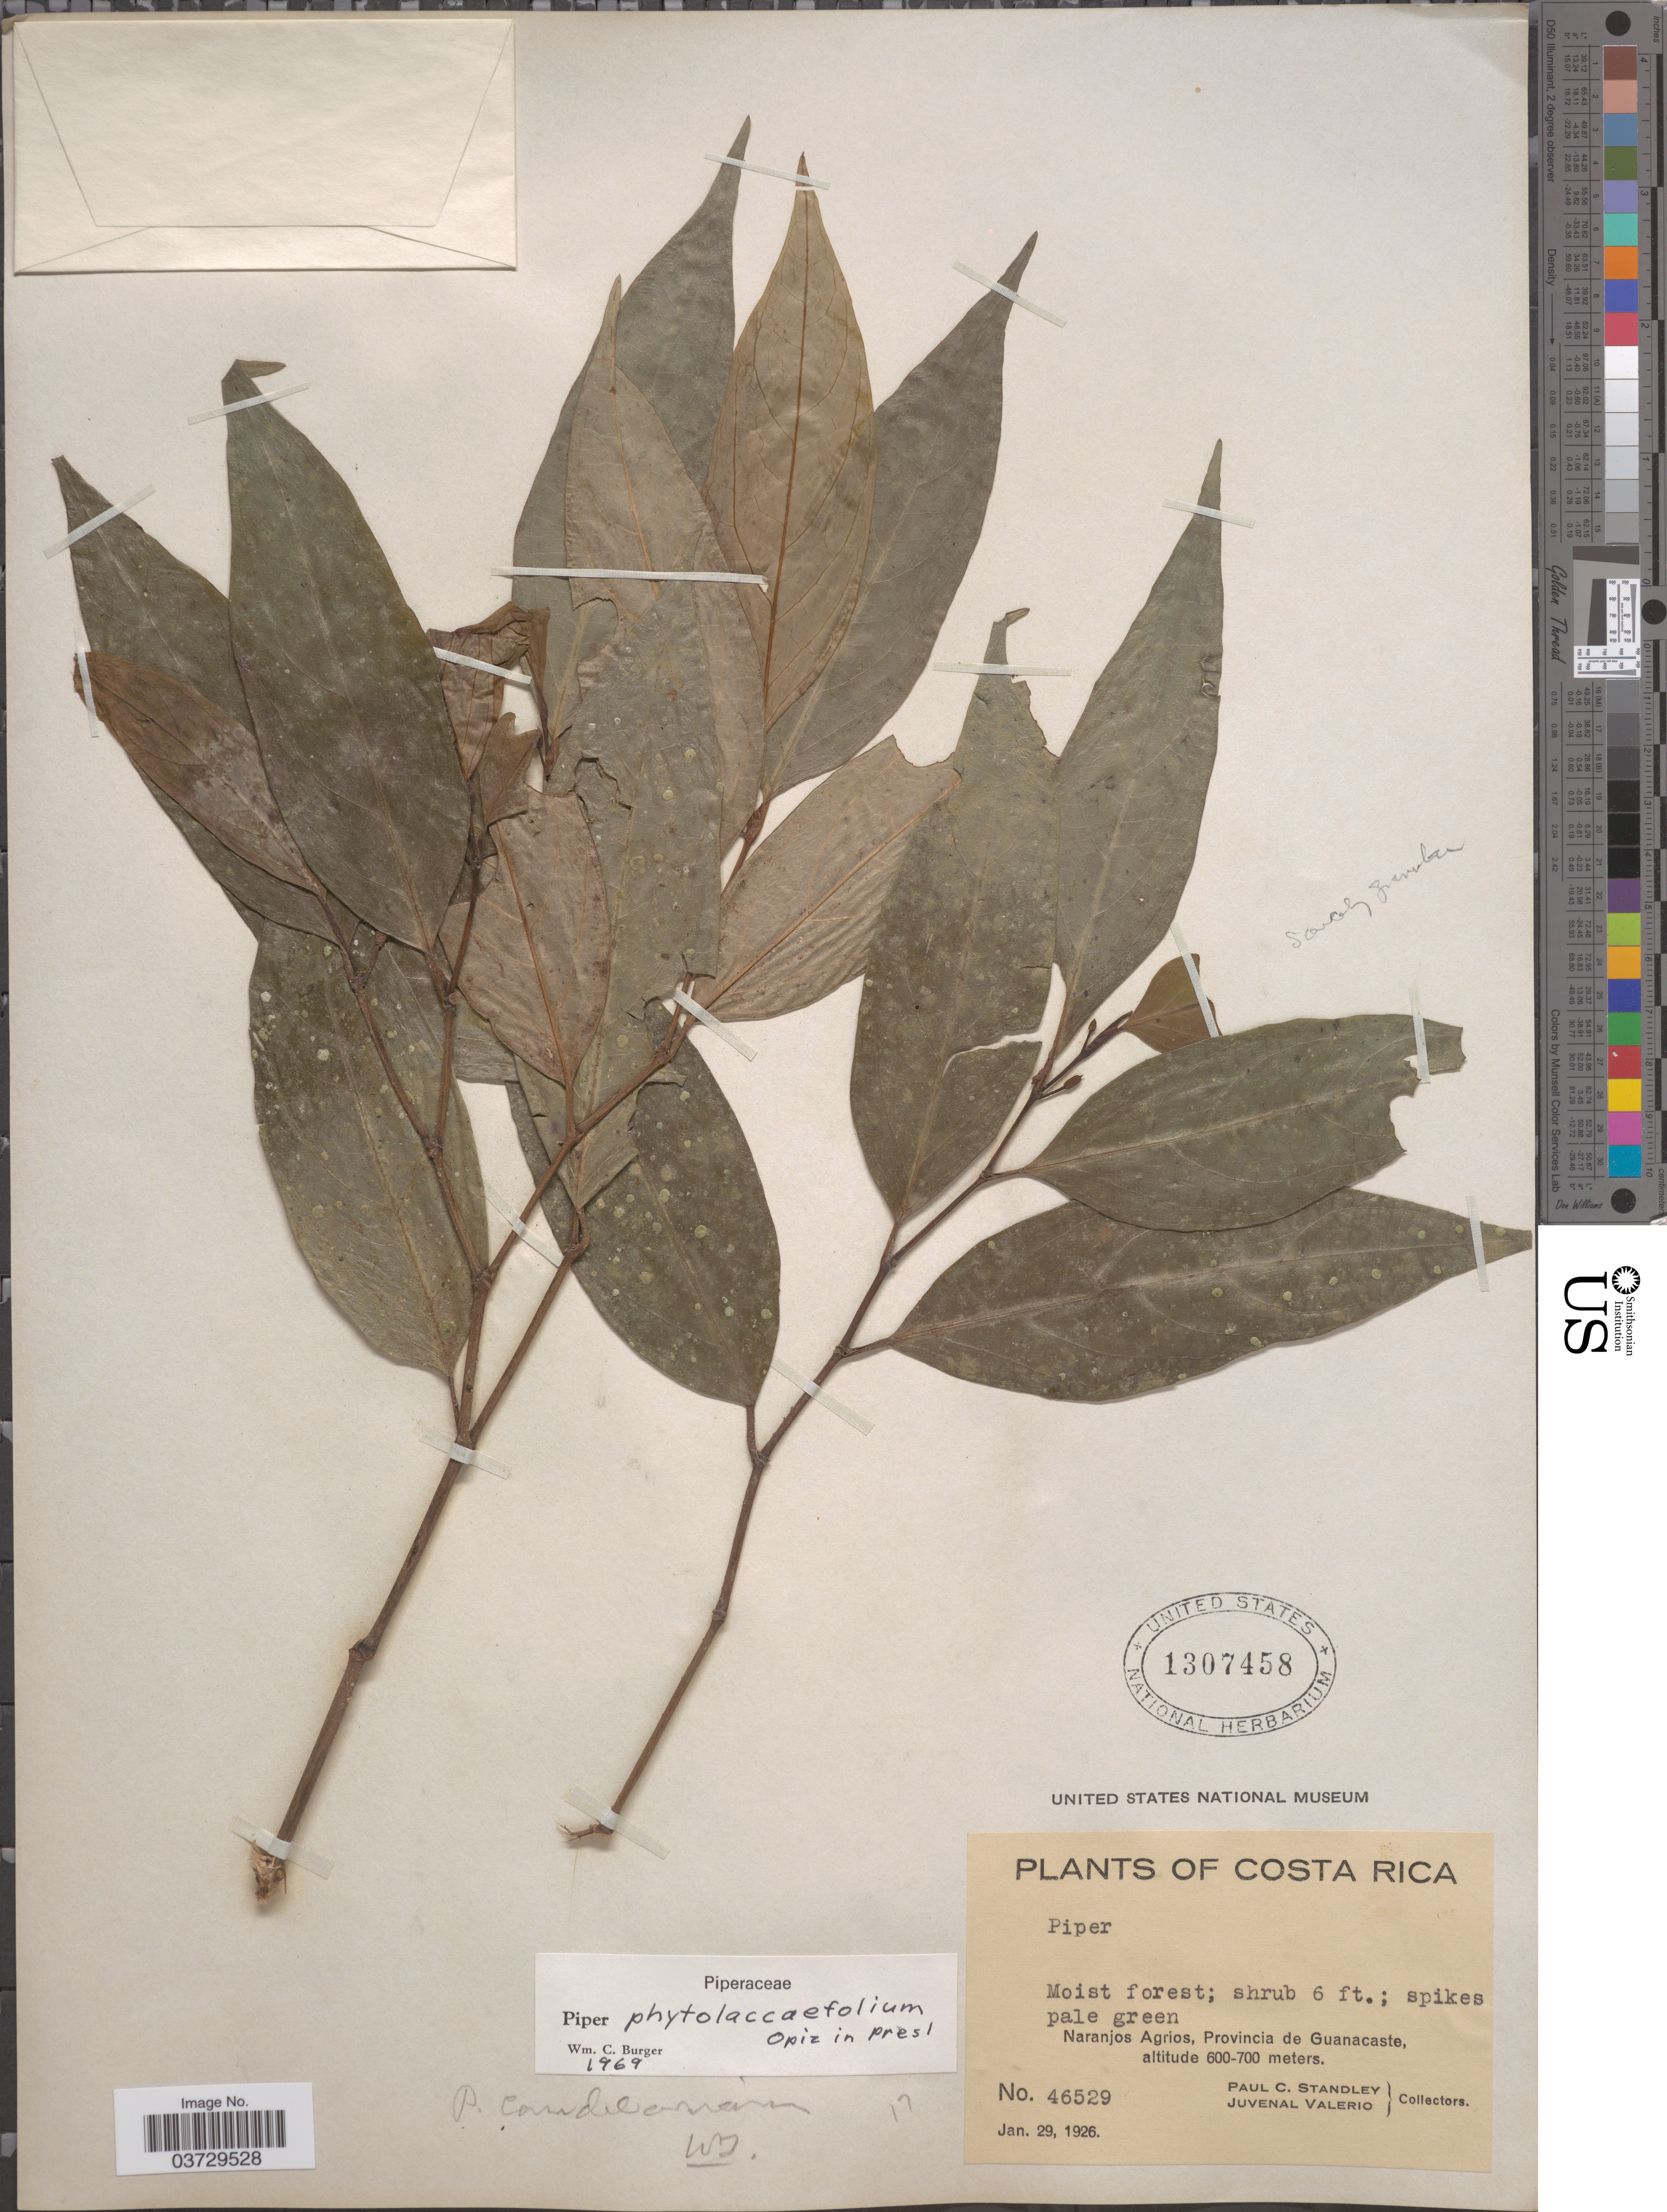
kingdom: Plantae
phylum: Tracheophyta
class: Magnoliopsida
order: Piperales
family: Piperaceae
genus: Piper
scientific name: Piper phytolaccifolium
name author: Opiz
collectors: P. C. Standley & J. Valerio R.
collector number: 46529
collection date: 1926-01-29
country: Costa Rica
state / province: Guanacaste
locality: Naranjos Agrios.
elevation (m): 600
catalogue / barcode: US 1307458